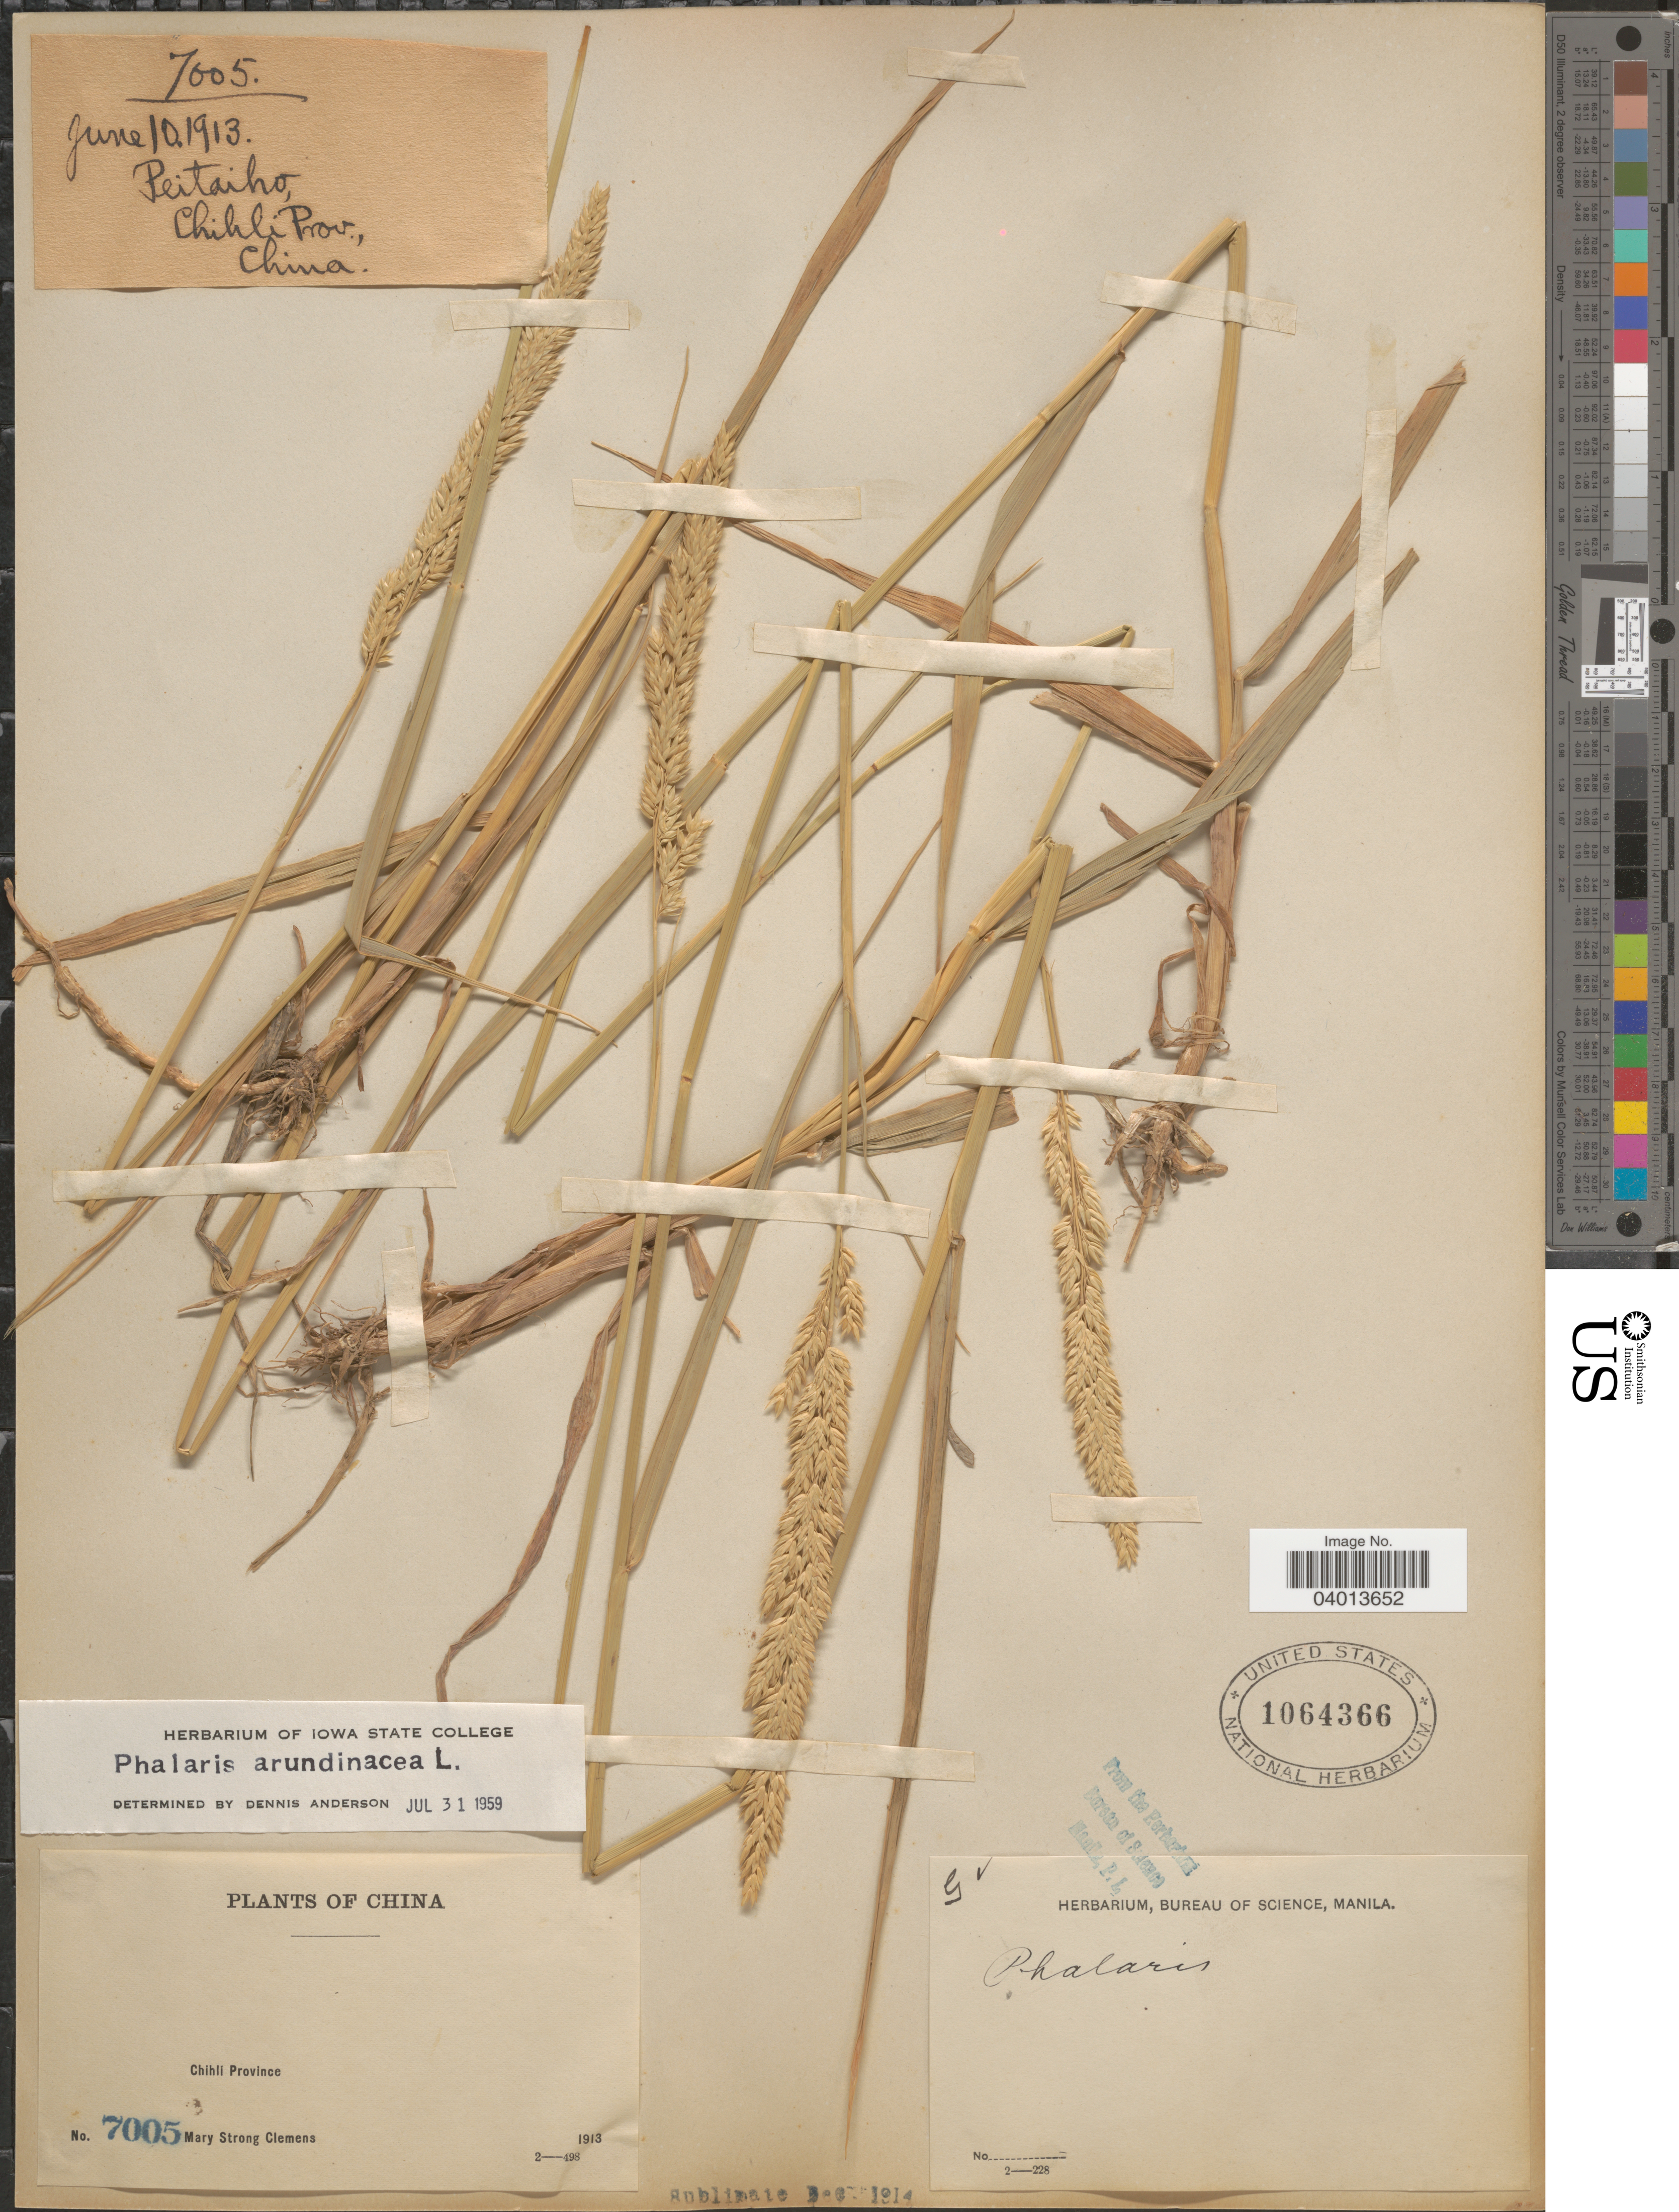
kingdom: Plantae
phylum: Tracheophyta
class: Liliopsida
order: Poales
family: Poaceae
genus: Phalaris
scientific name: Phalaris arundinacea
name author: L.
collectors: M. S. Clemens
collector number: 7005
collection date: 1913-06-10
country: China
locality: Peitaiho. Chihli Province.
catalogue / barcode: US 1064366